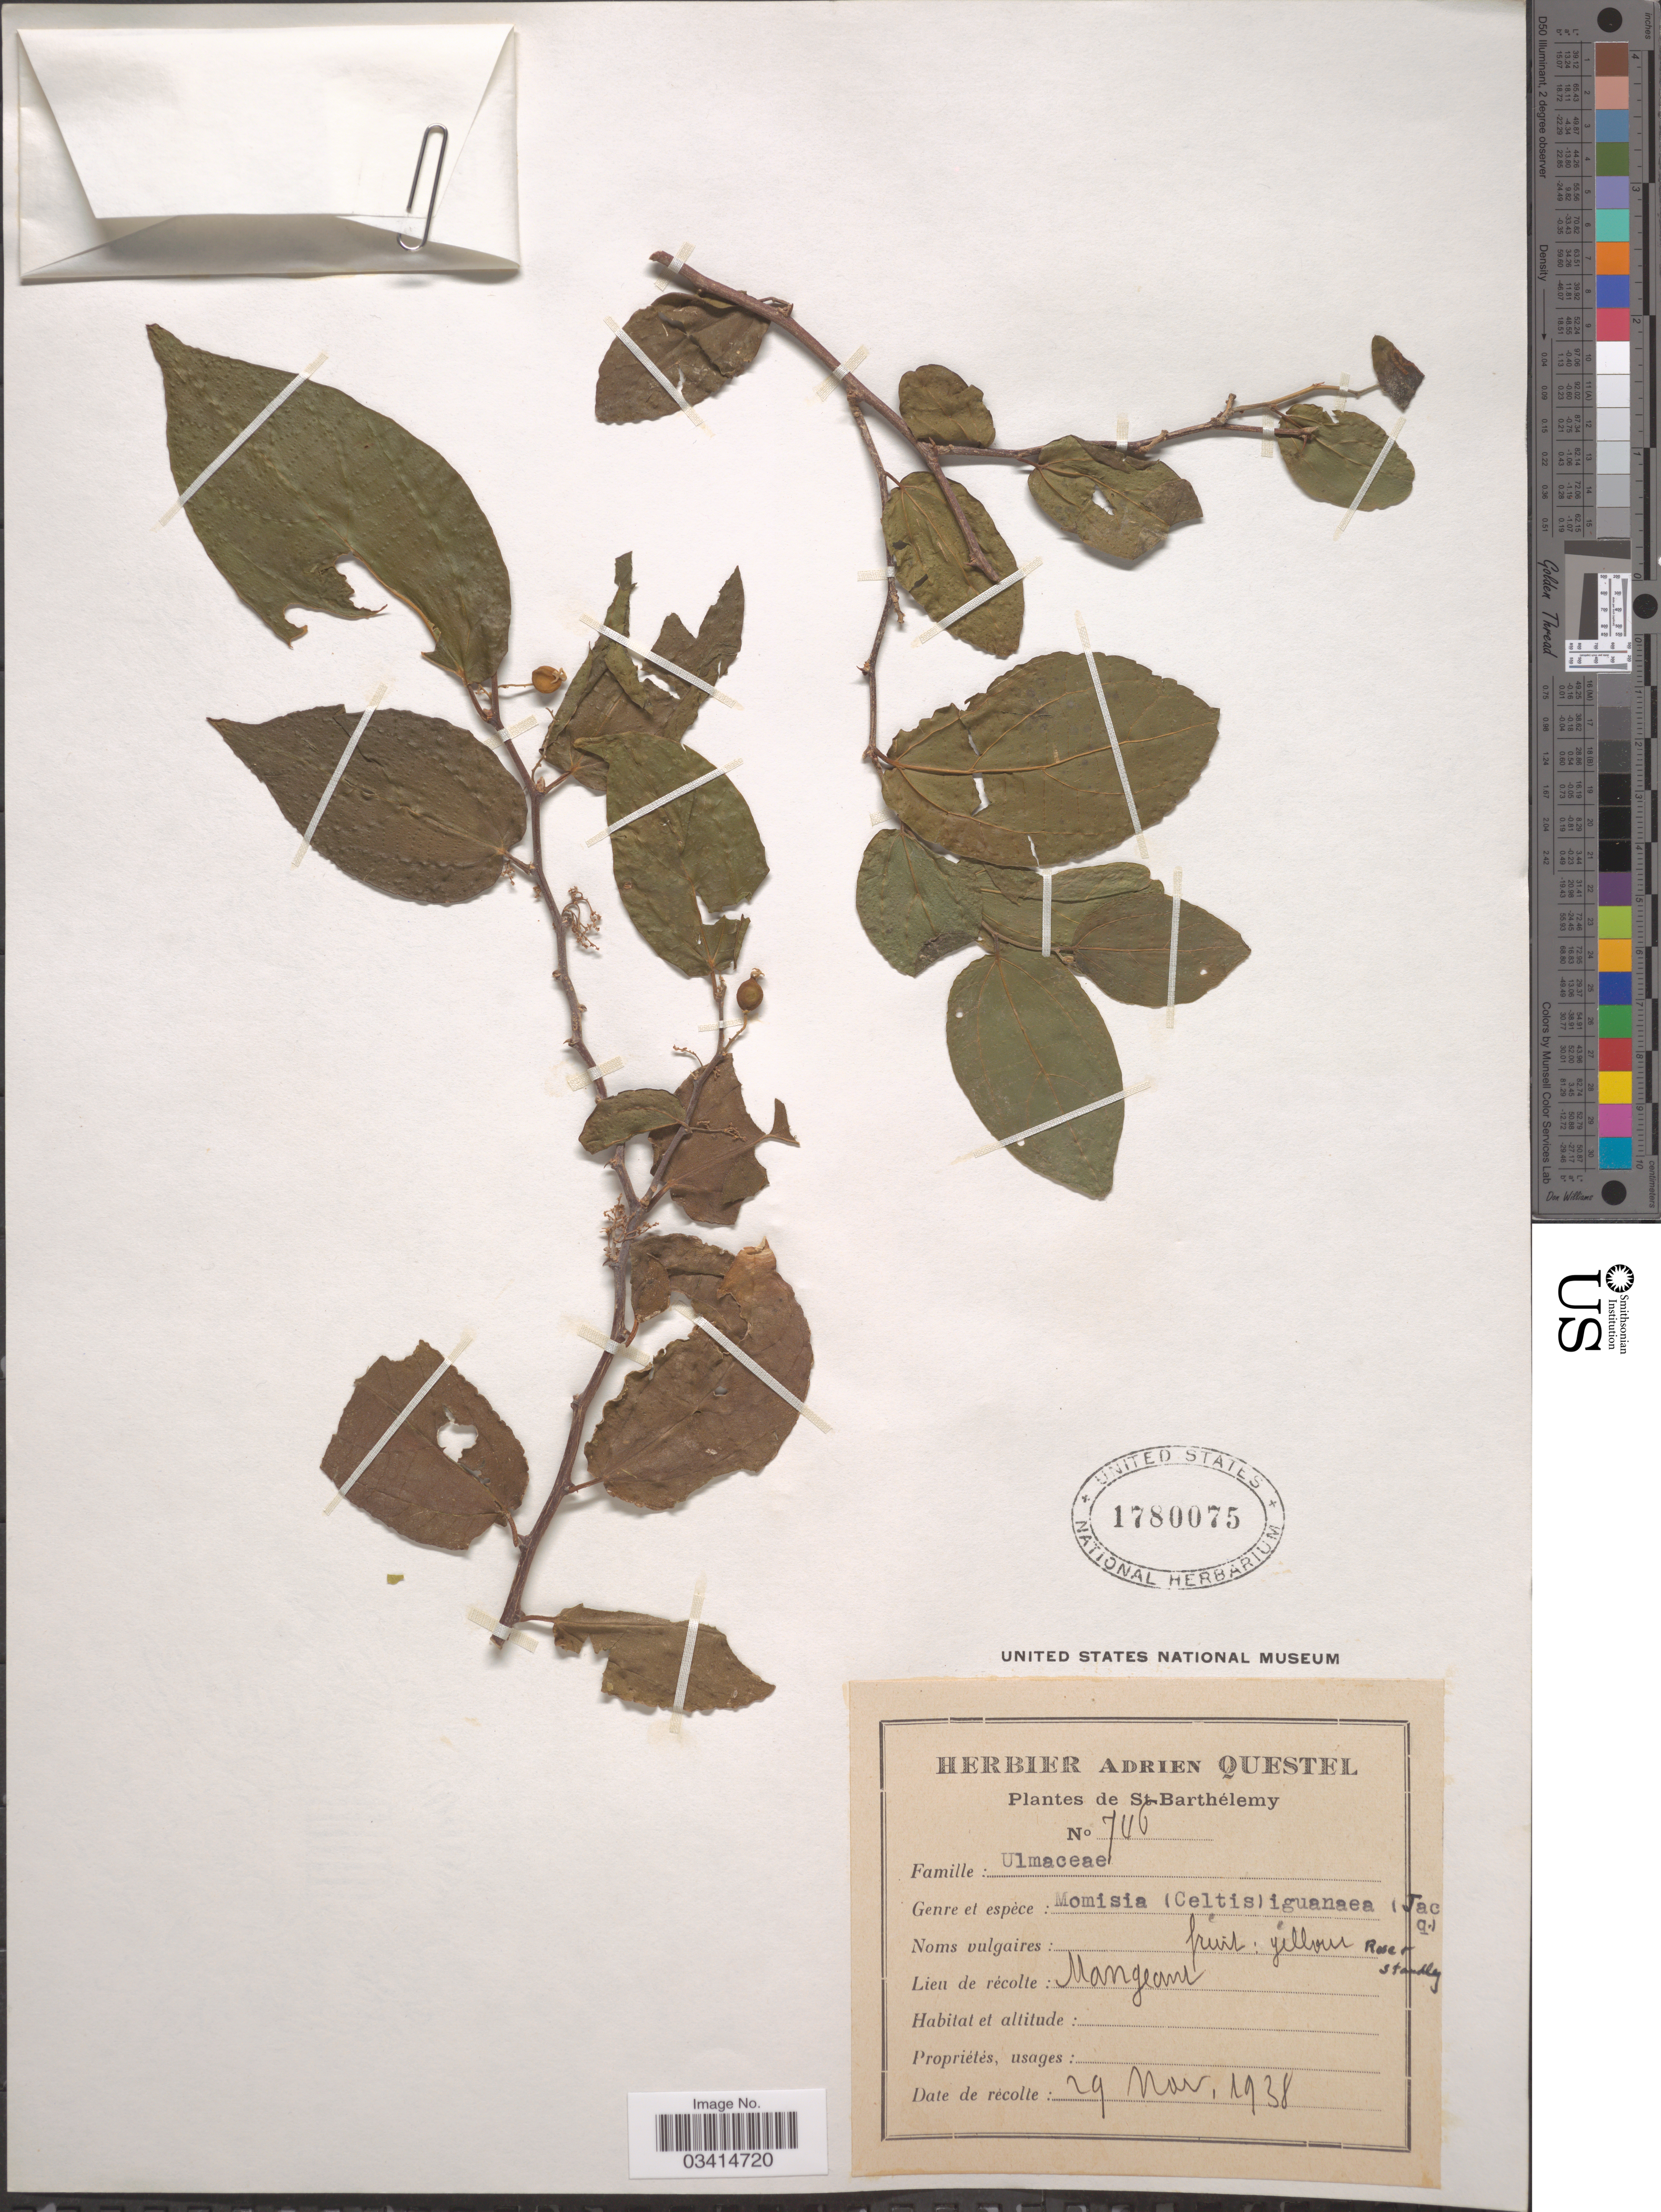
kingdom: Plantae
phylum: Tracheophyta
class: Magnoliopsida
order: Rosales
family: Cannabaceae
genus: Celtis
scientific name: Celtis iguanaea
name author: (Jacq.) Sarg.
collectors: A. Questel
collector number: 706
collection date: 1938-11-29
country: Saint Barthélemy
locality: Mangeame.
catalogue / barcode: US 1780075